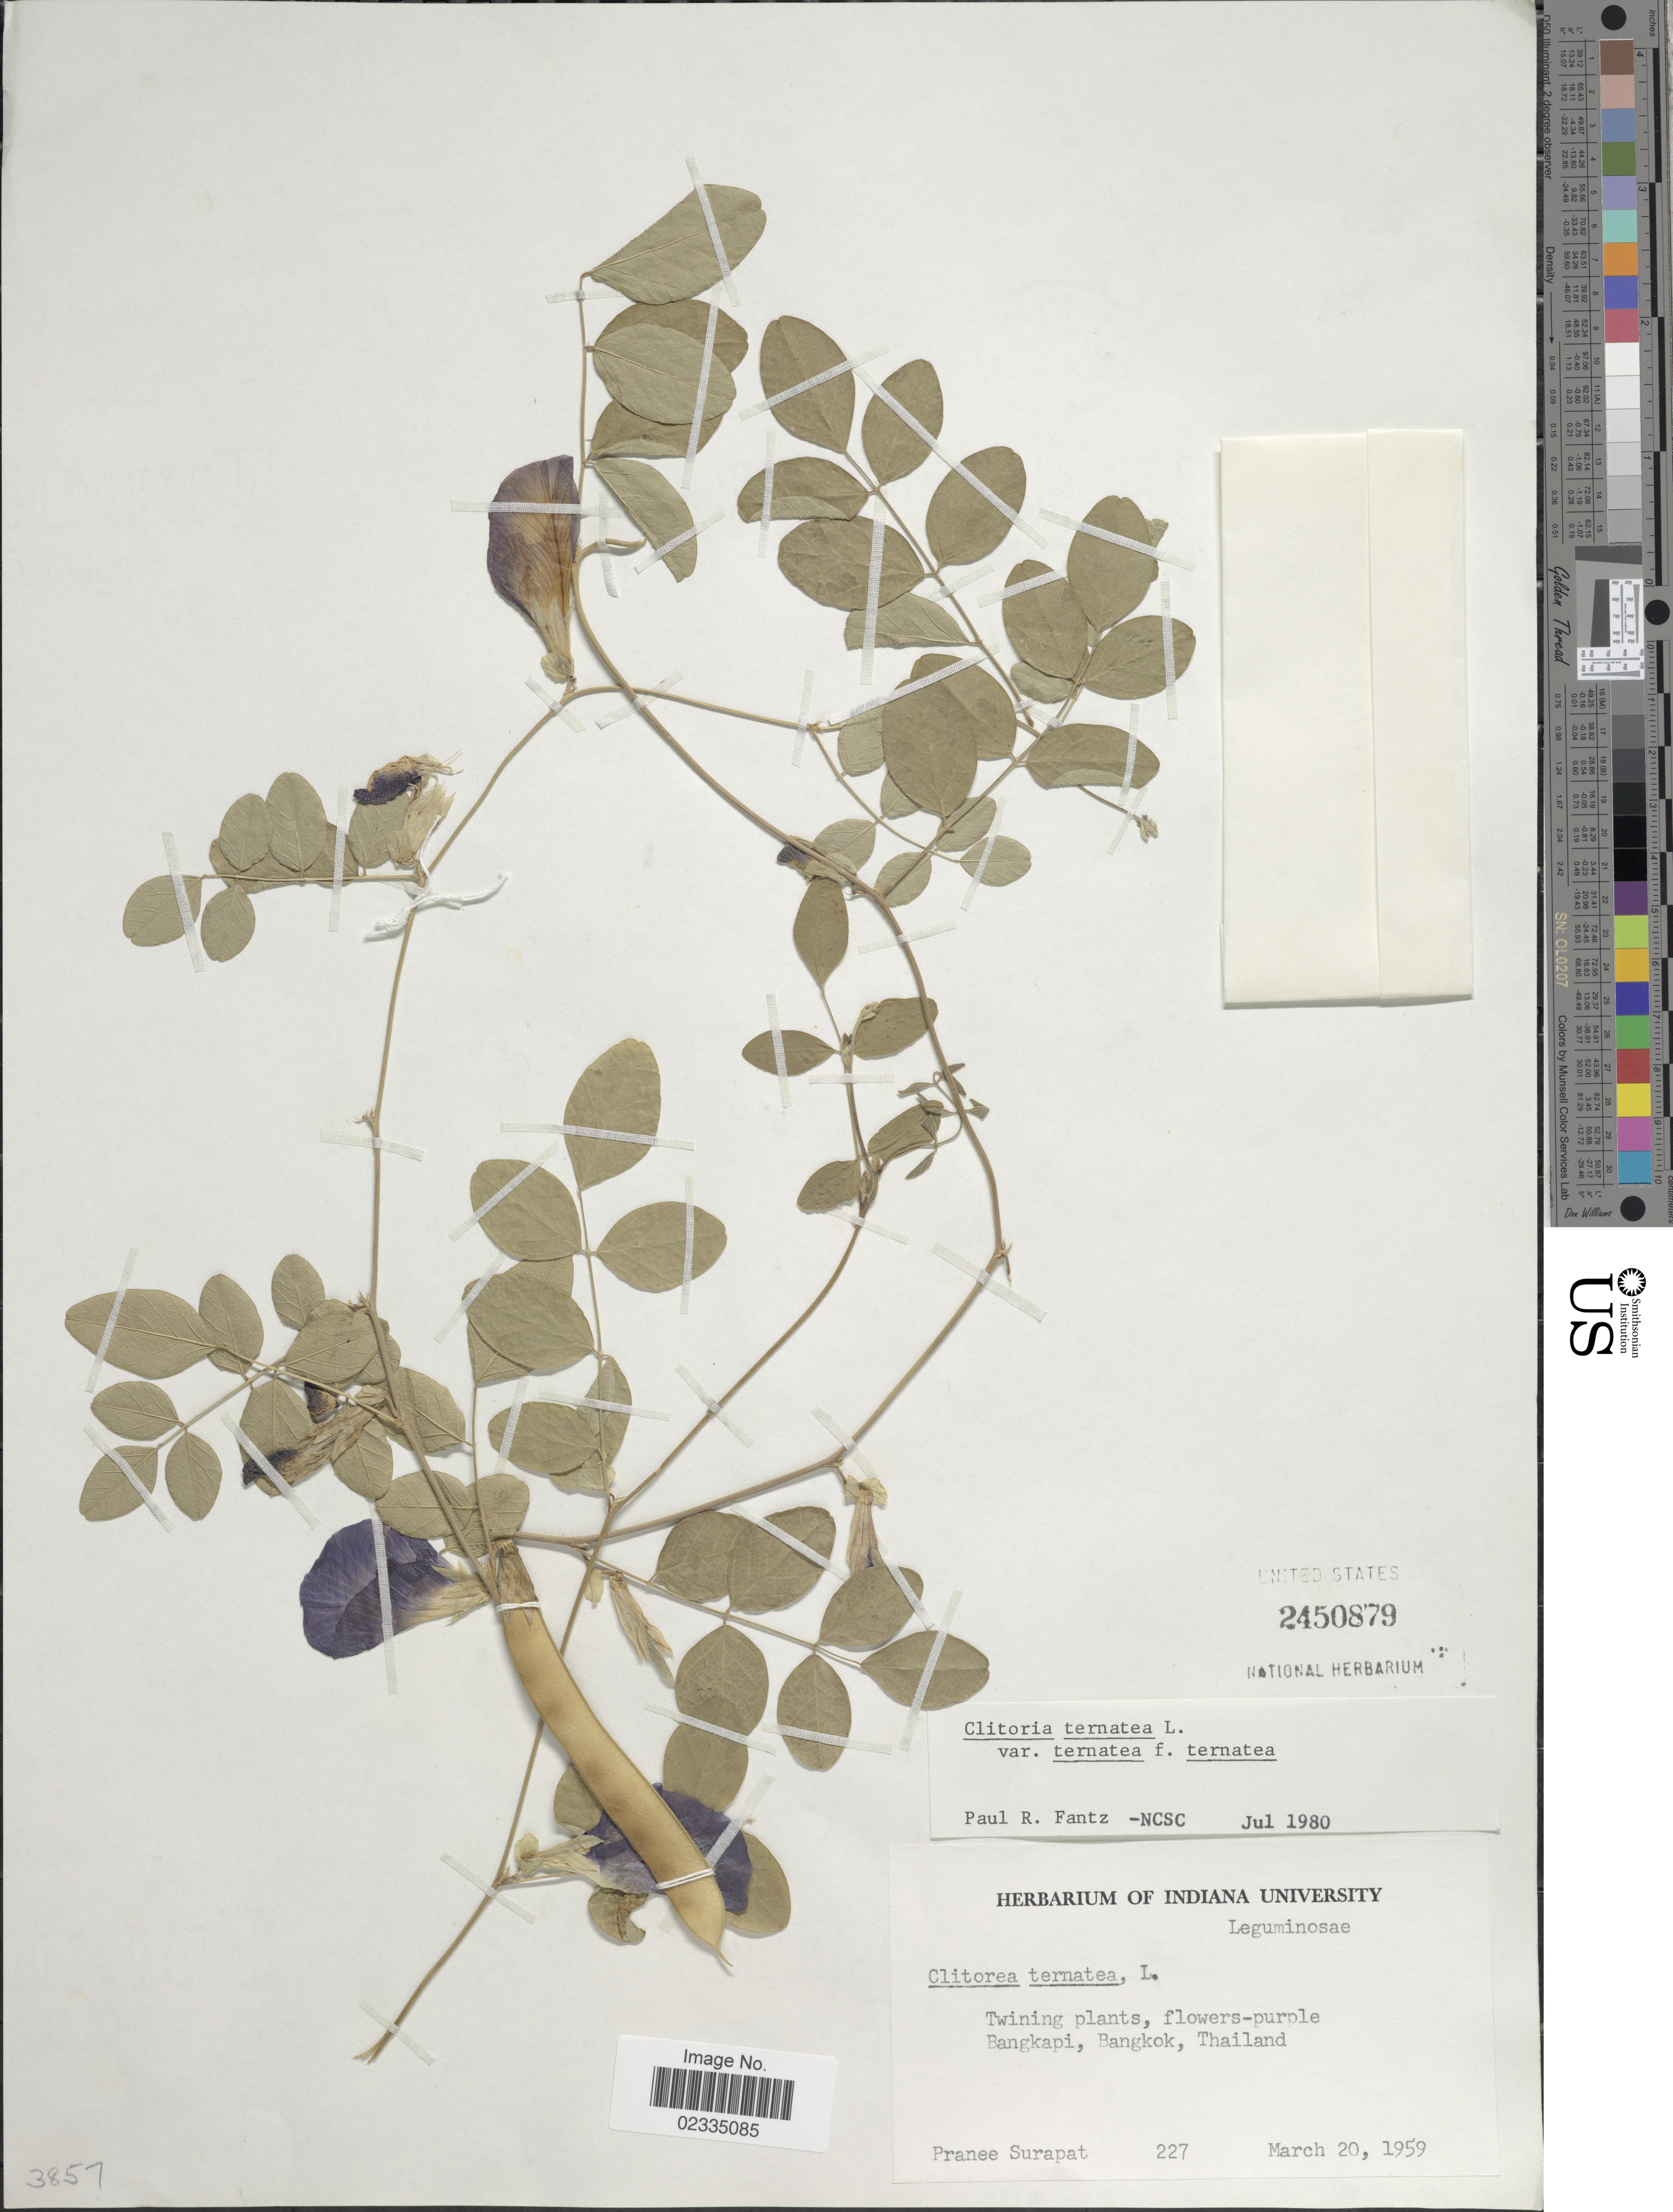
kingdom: Plantae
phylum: Tracheophyta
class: Magnoliopsida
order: Fabales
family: Fabaceae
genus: Clitoria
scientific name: Clitoria ternatea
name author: L.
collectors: P. Surapat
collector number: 227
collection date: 1959-03-20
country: Thailand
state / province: Bangkok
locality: Bangkapi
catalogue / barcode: US 2450879